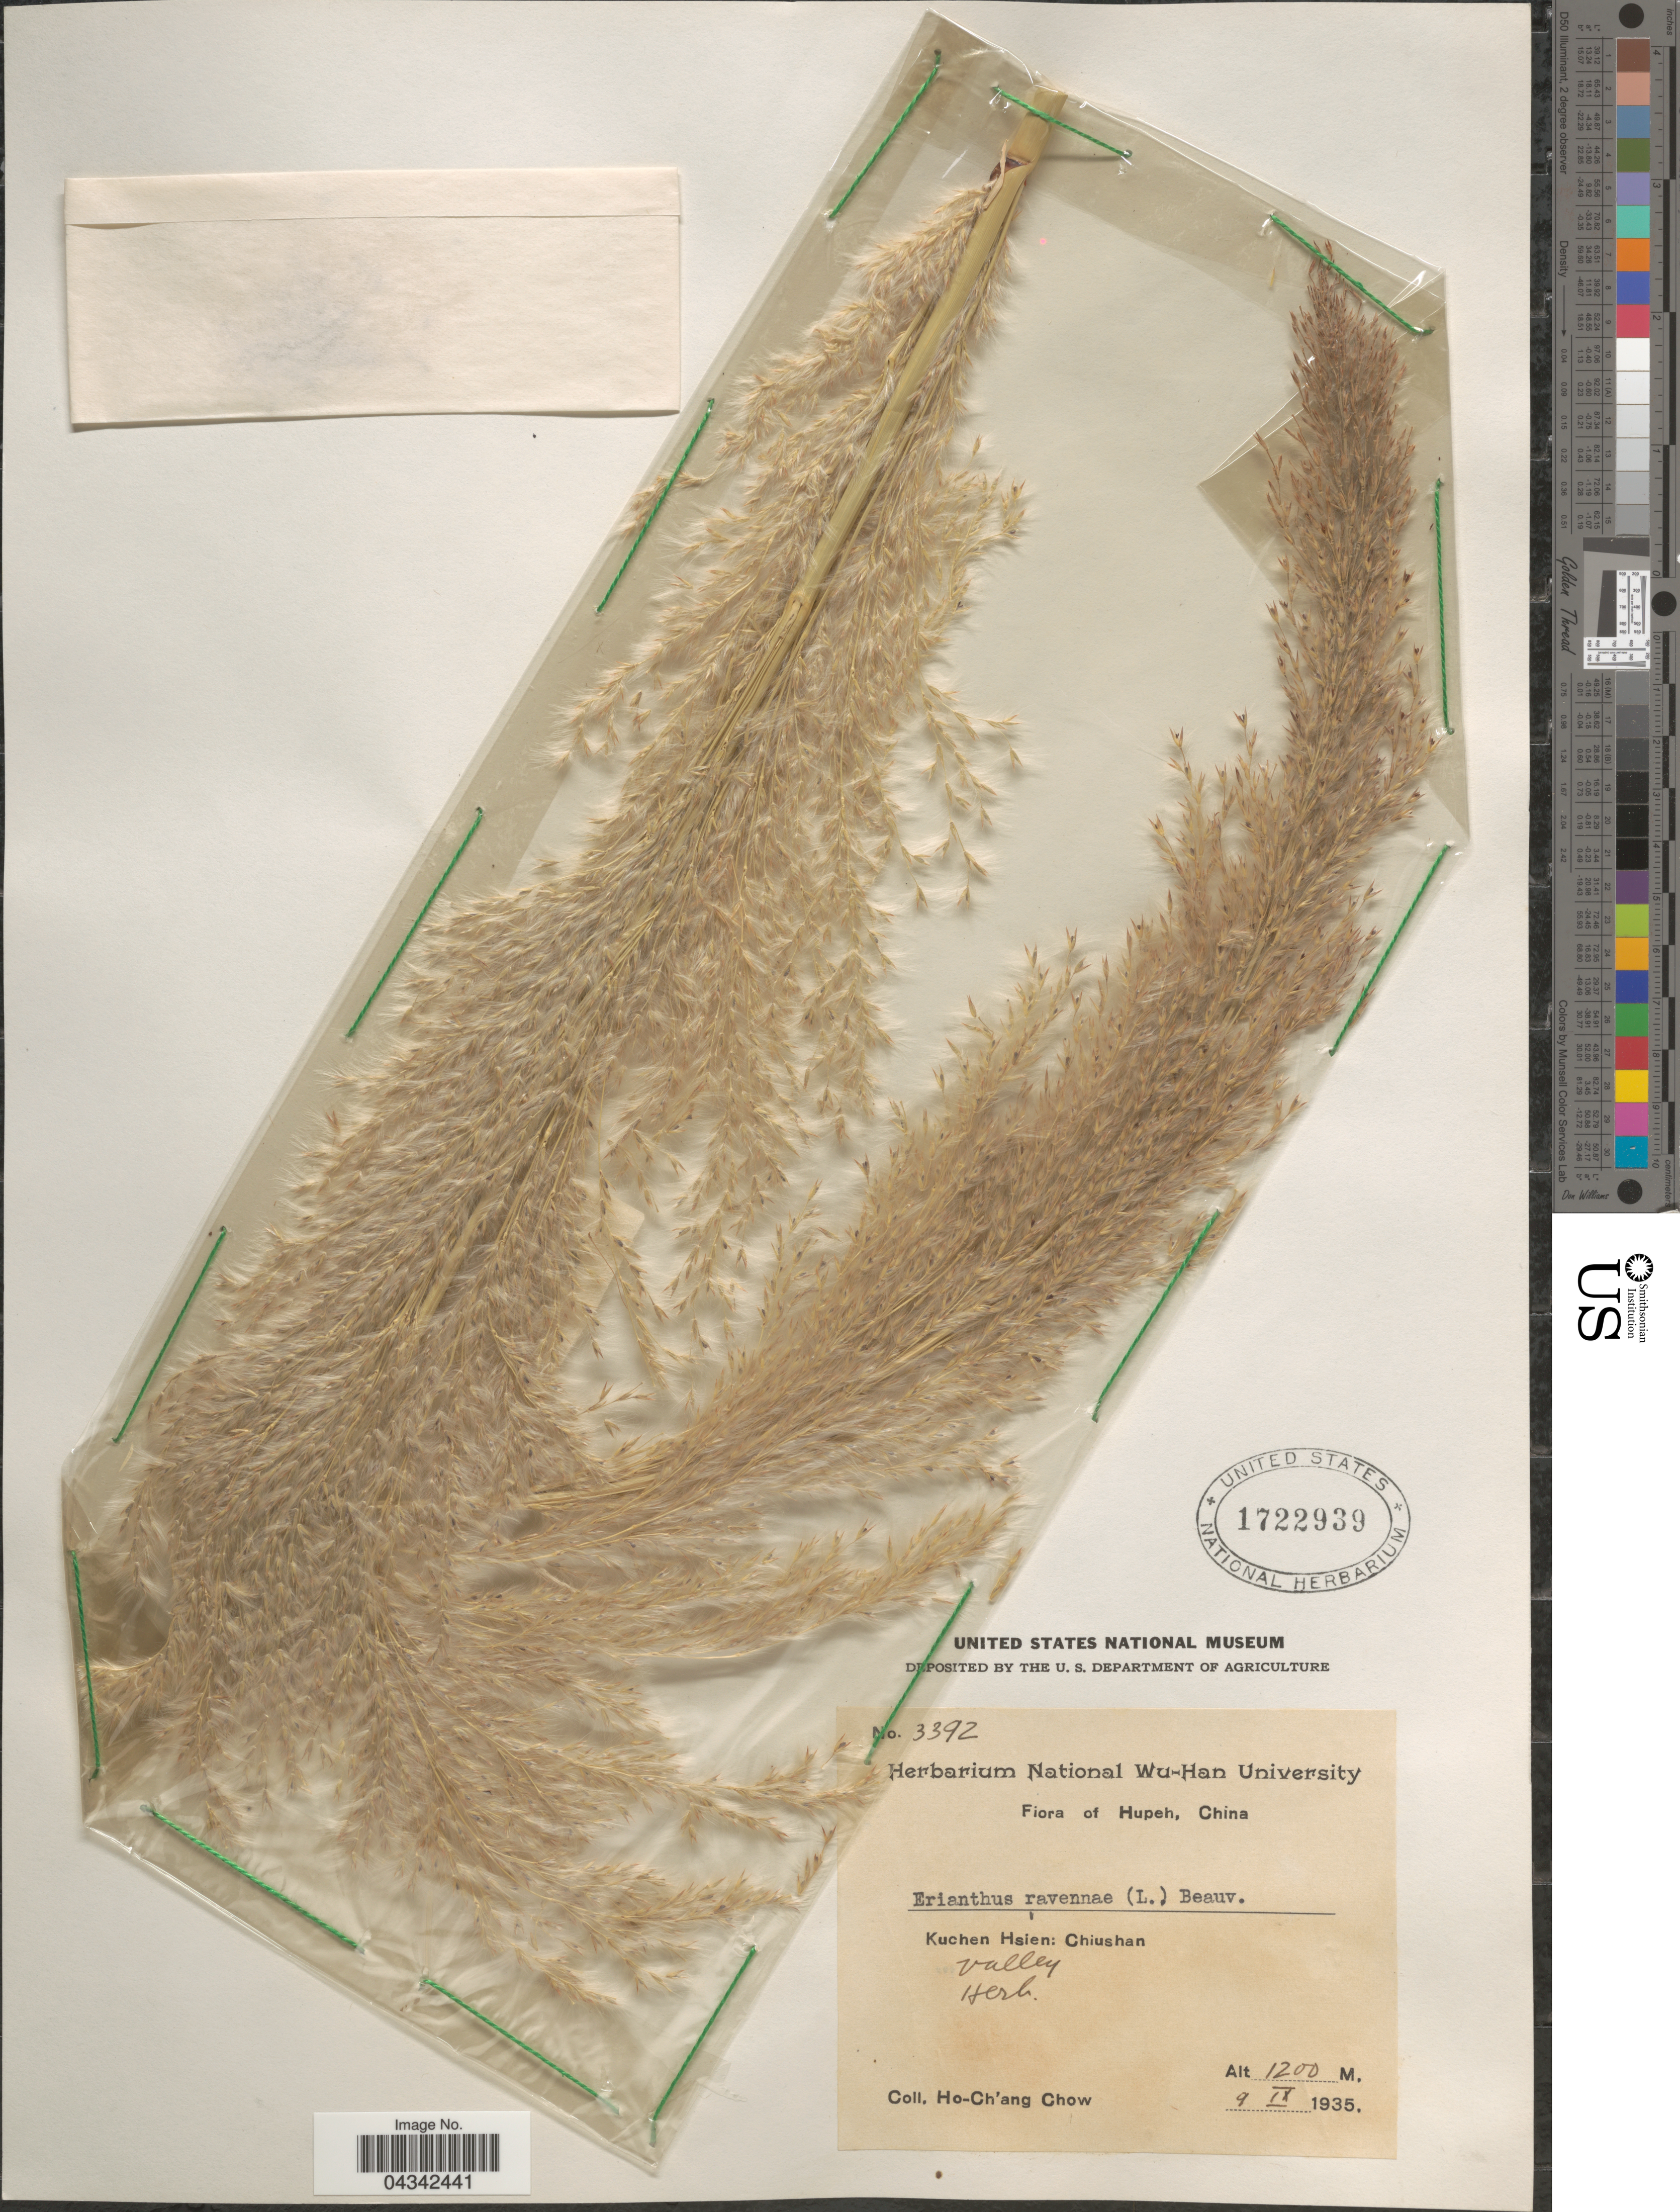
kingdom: Plantae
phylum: Tracheophyta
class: Liliopsida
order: Poales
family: Poaceae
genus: Tripidium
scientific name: Tripidium ravennae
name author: (L.) H. Scholz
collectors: H. Chow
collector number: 3392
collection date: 1935-09-09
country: China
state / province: Hubei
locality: Hupeh. Kuchen Hsien: Chiushan valley.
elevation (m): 1200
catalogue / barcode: US 1722939